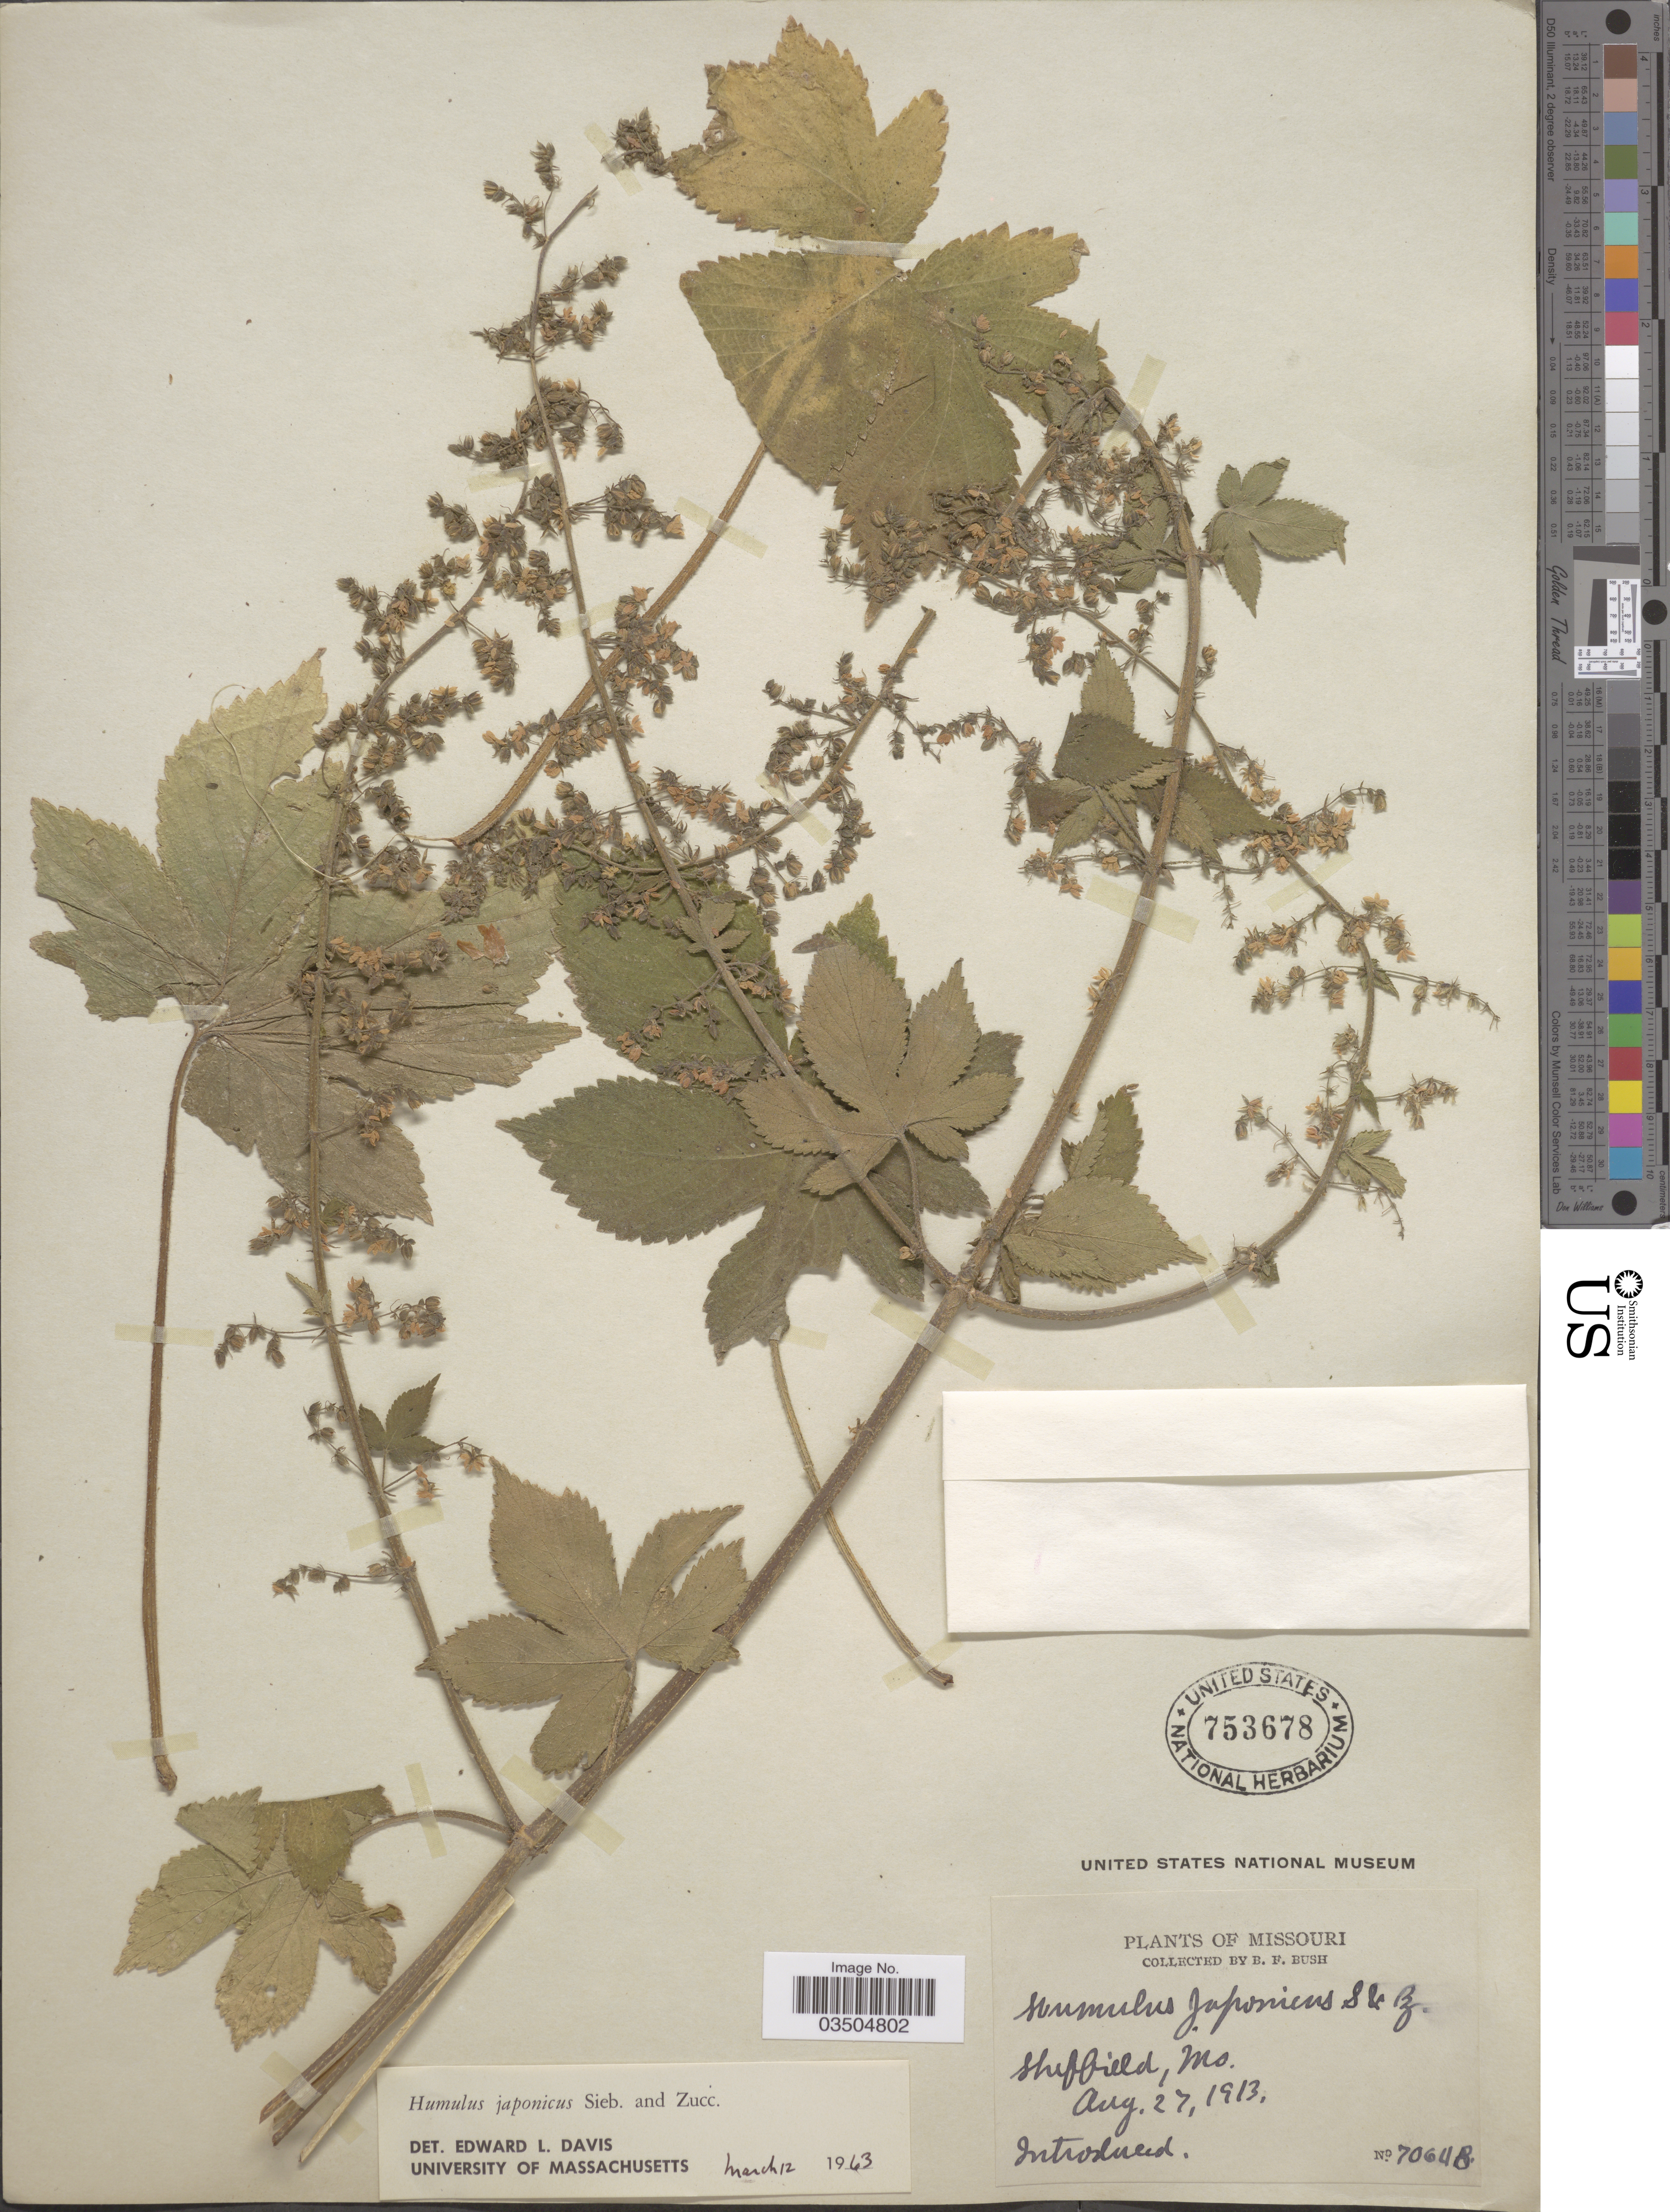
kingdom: Plantae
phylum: Tracheophyta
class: Magnoliopsida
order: Rosales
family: Cannabaceae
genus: Humulus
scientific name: Humulus japonicus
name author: Siebold & Zucc.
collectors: B. F. Bush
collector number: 7064B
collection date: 1913-08-27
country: United States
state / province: Missouri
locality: Sheffield.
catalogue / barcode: US 753678